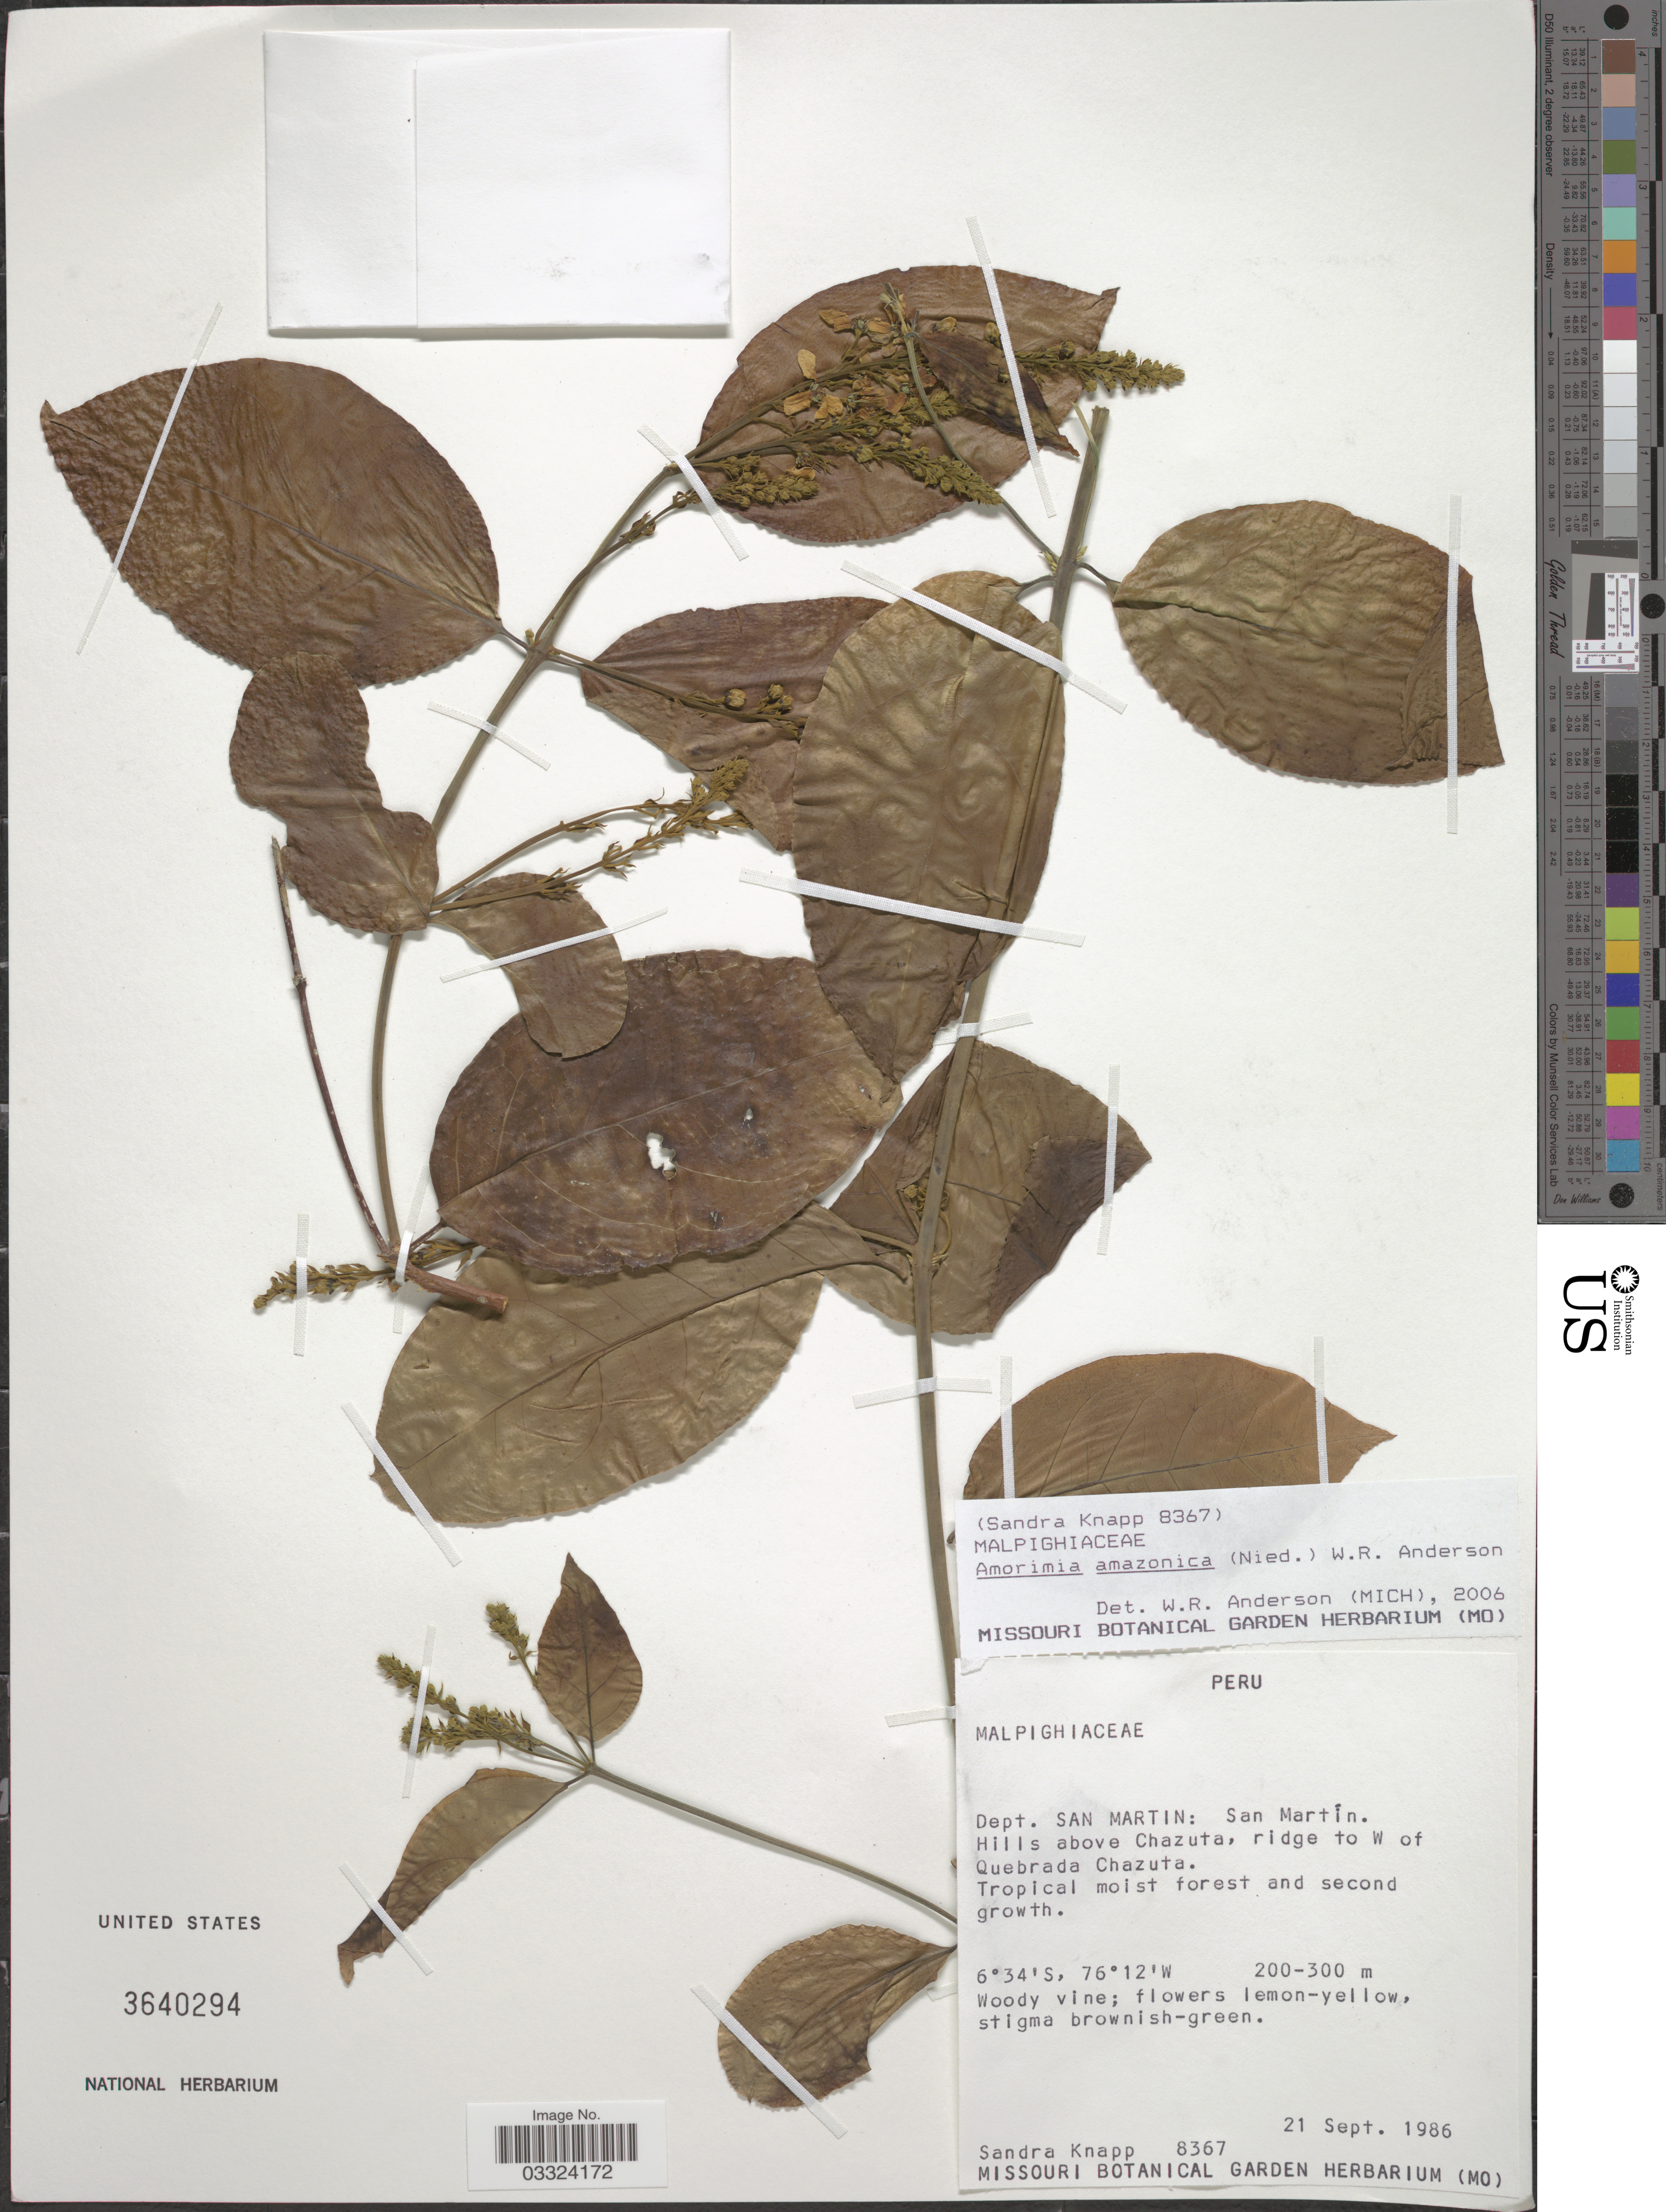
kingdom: Plantae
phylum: Tracheophyta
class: Magnoliopsida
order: Malpighiales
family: Malpighiaceae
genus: Amorimia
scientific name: Amorimia amazonica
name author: (Nied.) W.R. Anderson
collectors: S. Knapp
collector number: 8367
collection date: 1986-09-21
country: Peru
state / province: San Martín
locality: Dept. San Martin: San Martin. Hills above Chazuta, ridge to W of Quebrada Chazuta.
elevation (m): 200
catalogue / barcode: US 3640294